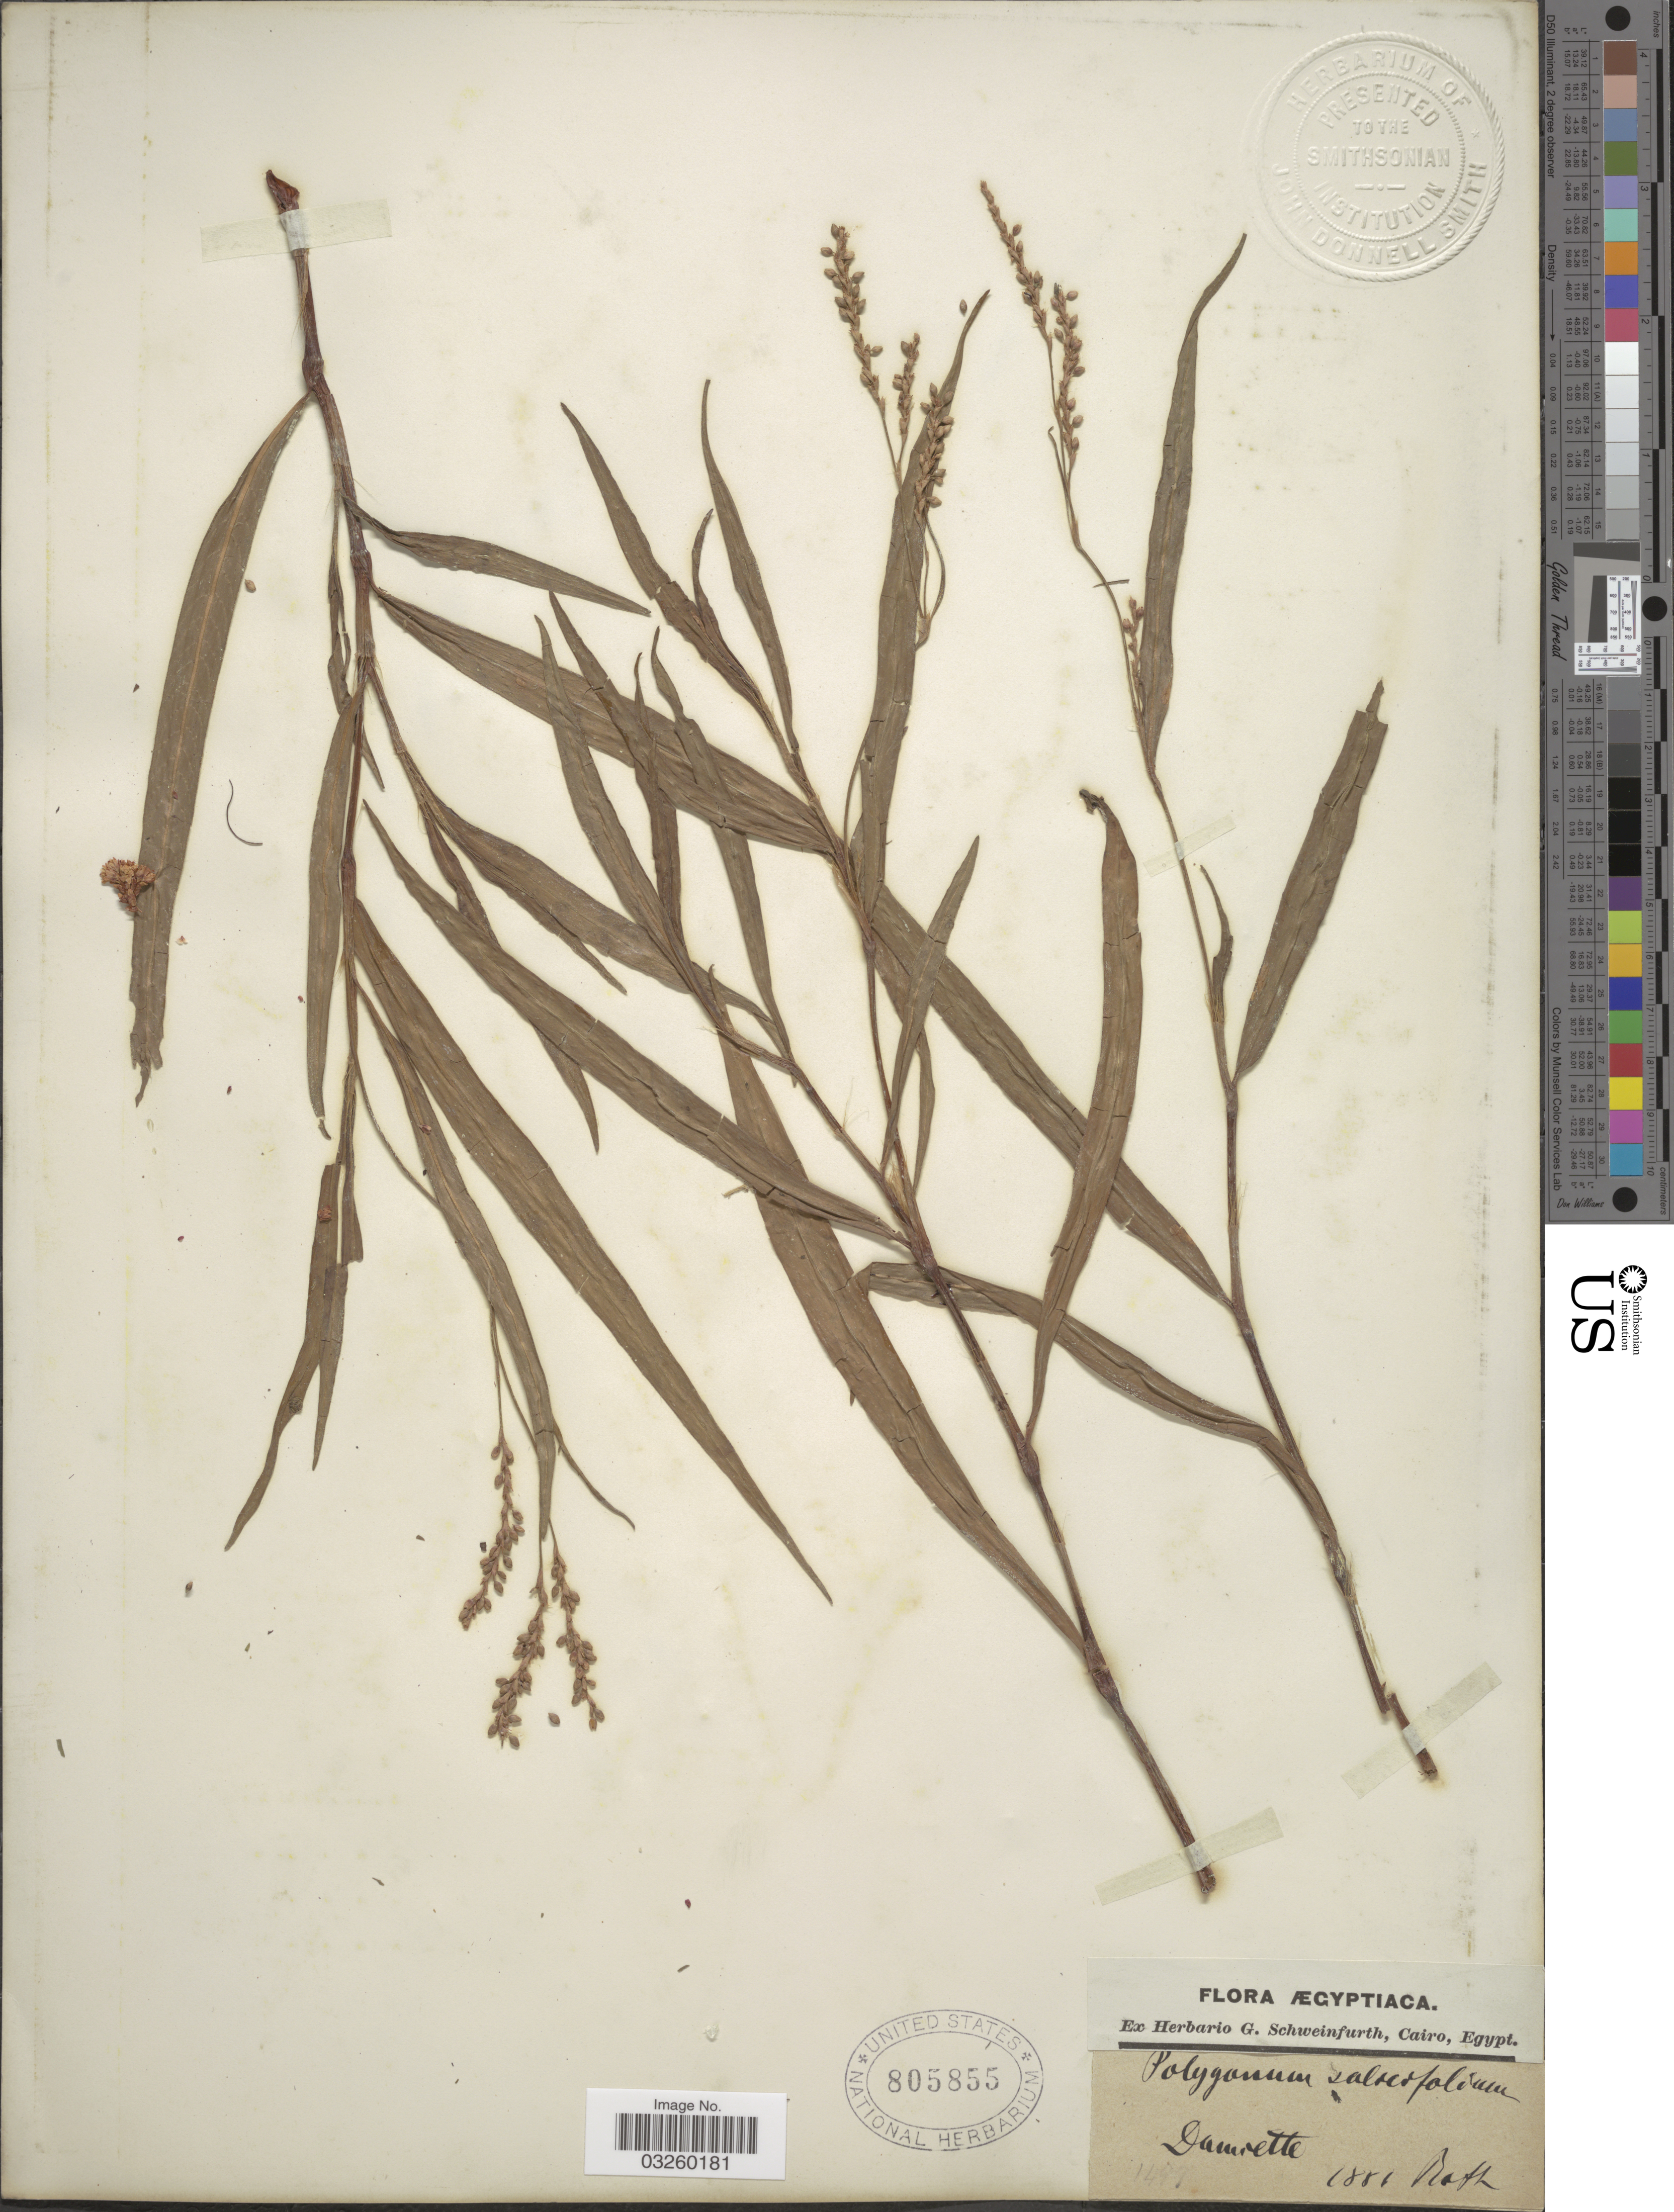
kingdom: Plantae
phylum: Tracheophyta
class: Magnoliopsida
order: Caryophyllales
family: Polygonaceae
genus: Polygonum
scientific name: Polygonum salicifolium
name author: Brouss. ex Willd.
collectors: -- Roth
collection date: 1881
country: Egypt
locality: Damiette.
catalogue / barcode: US 805855